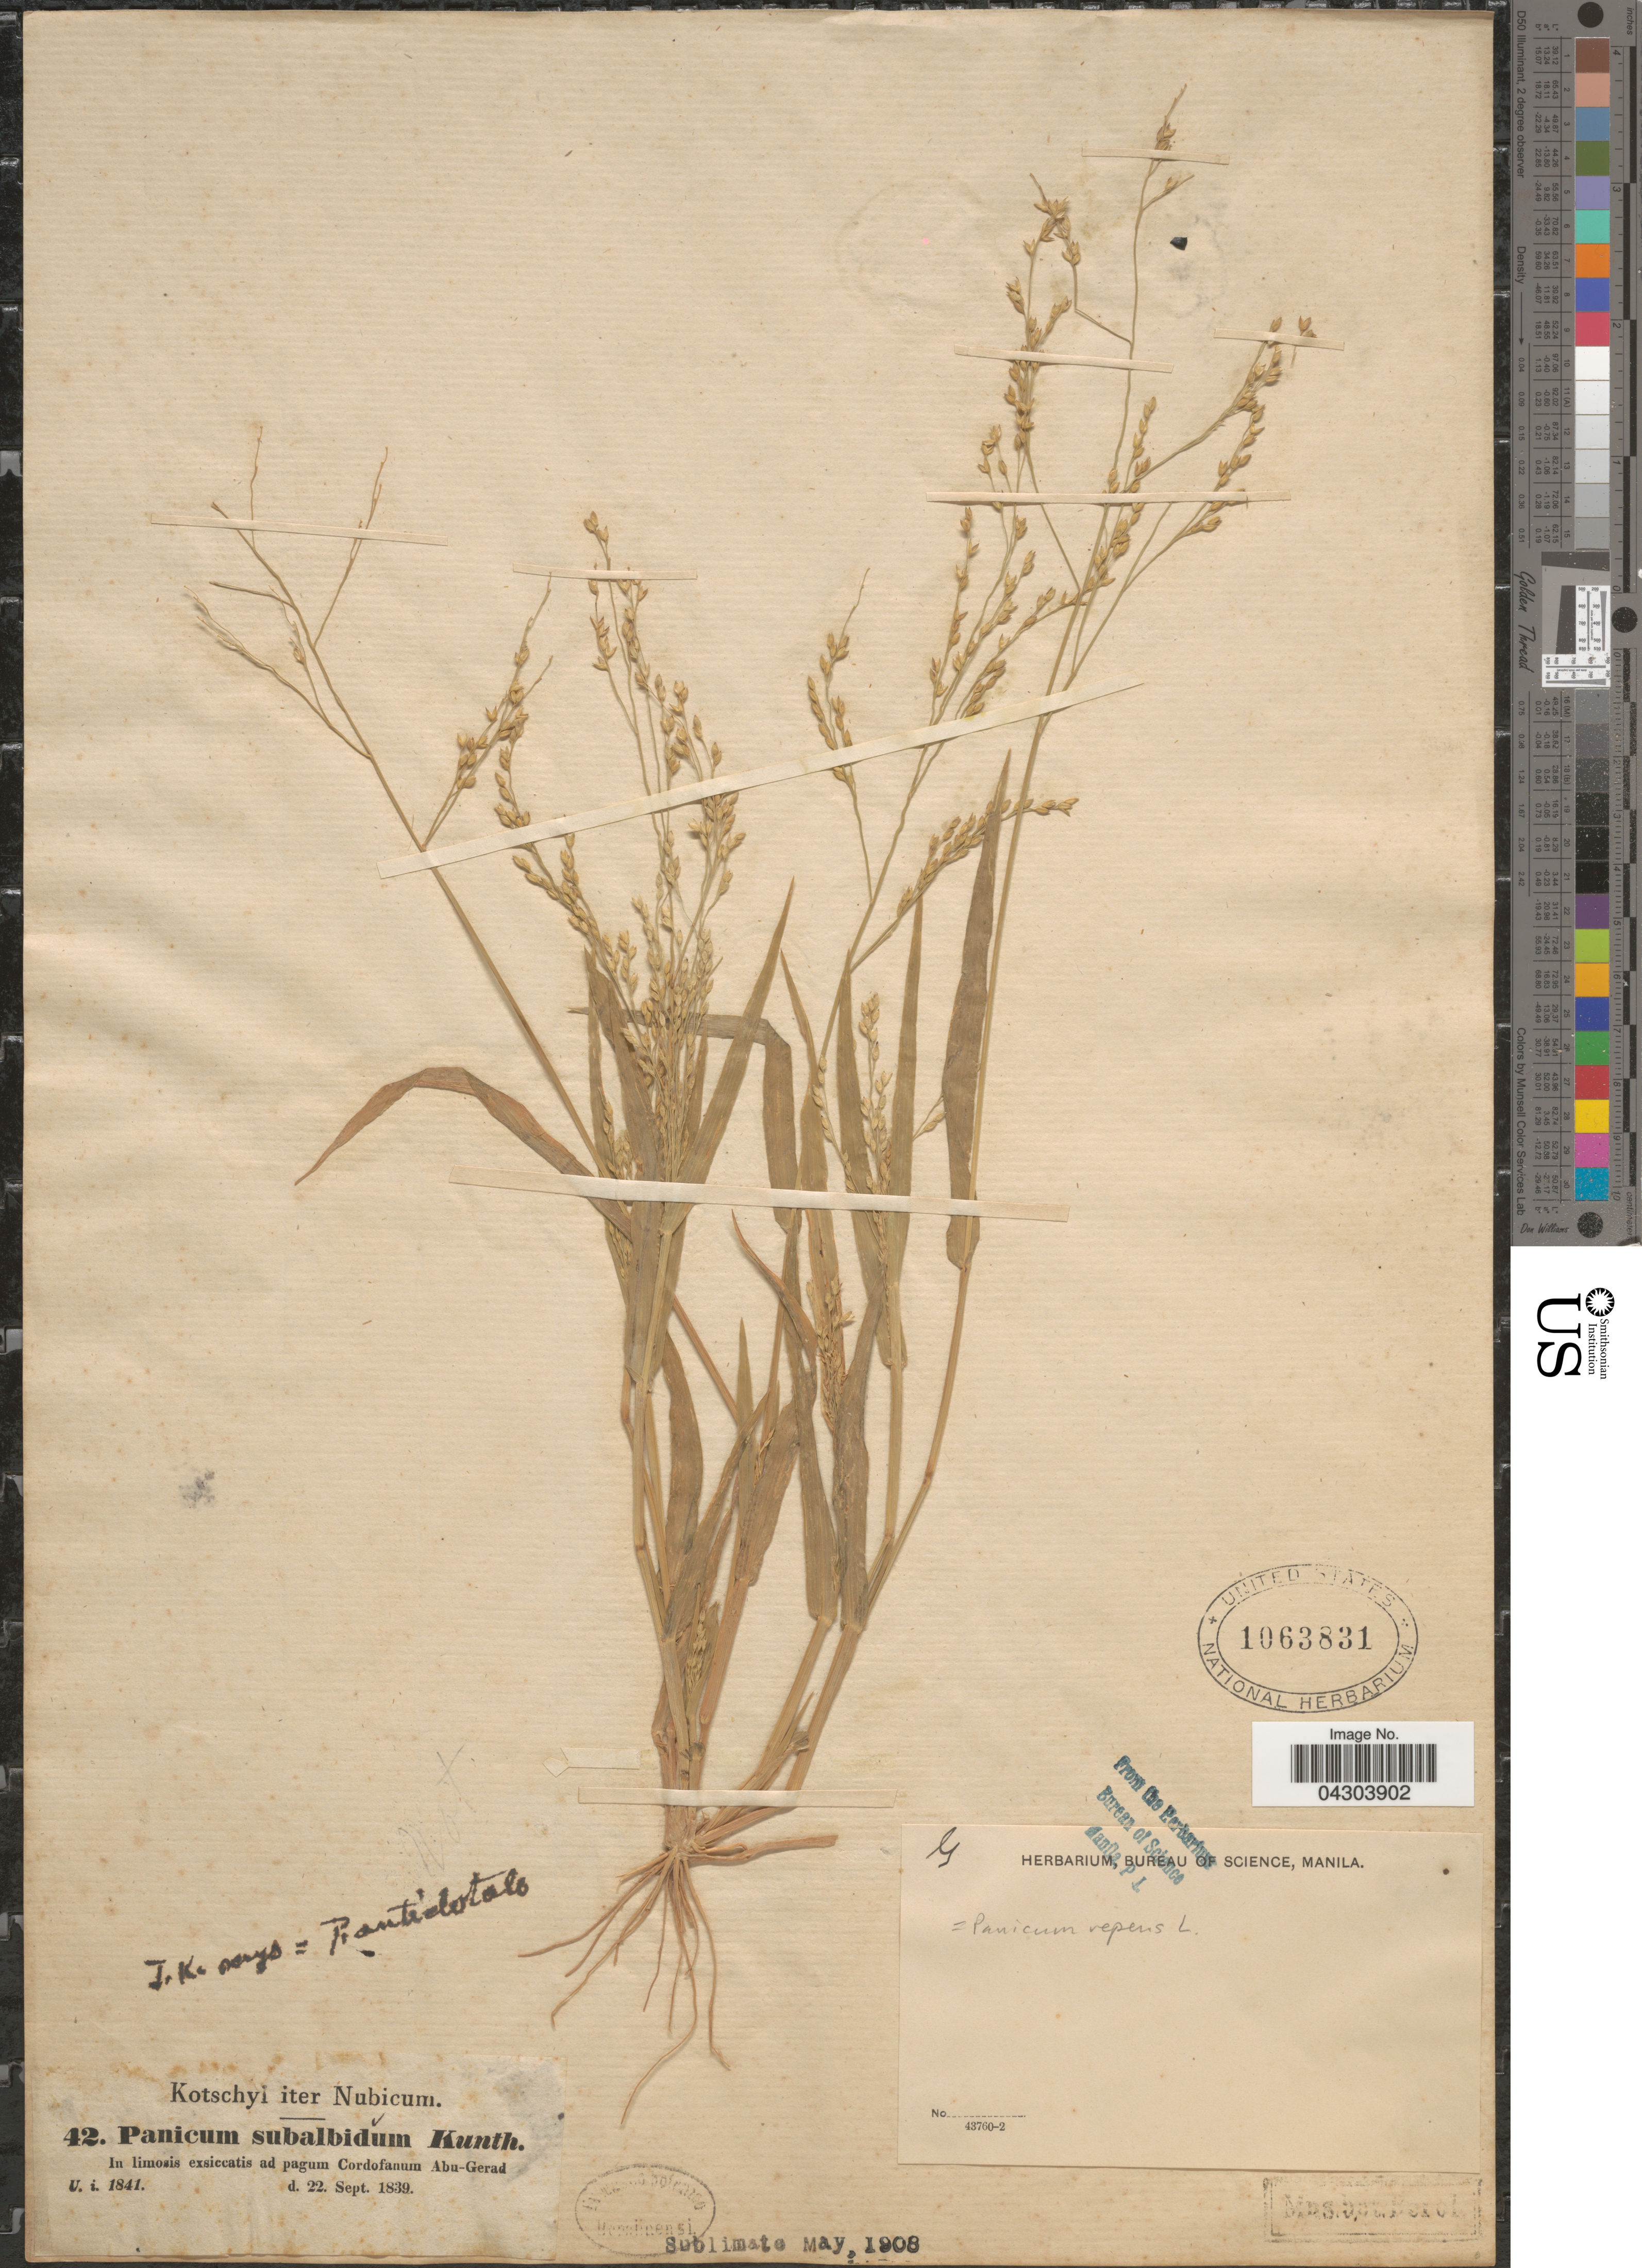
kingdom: Plantae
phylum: Tracheophyta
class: Liliopsida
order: Poales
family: Poaceae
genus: Panicum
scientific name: Panicum repens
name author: L.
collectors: -. Kotschyi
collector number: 42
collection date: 1839-09-22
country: Sudan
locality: Iter Nubicum. In limosis exsiccatis ad pagum Cordofanum Abu-Gerad.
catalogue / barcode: US 1063831